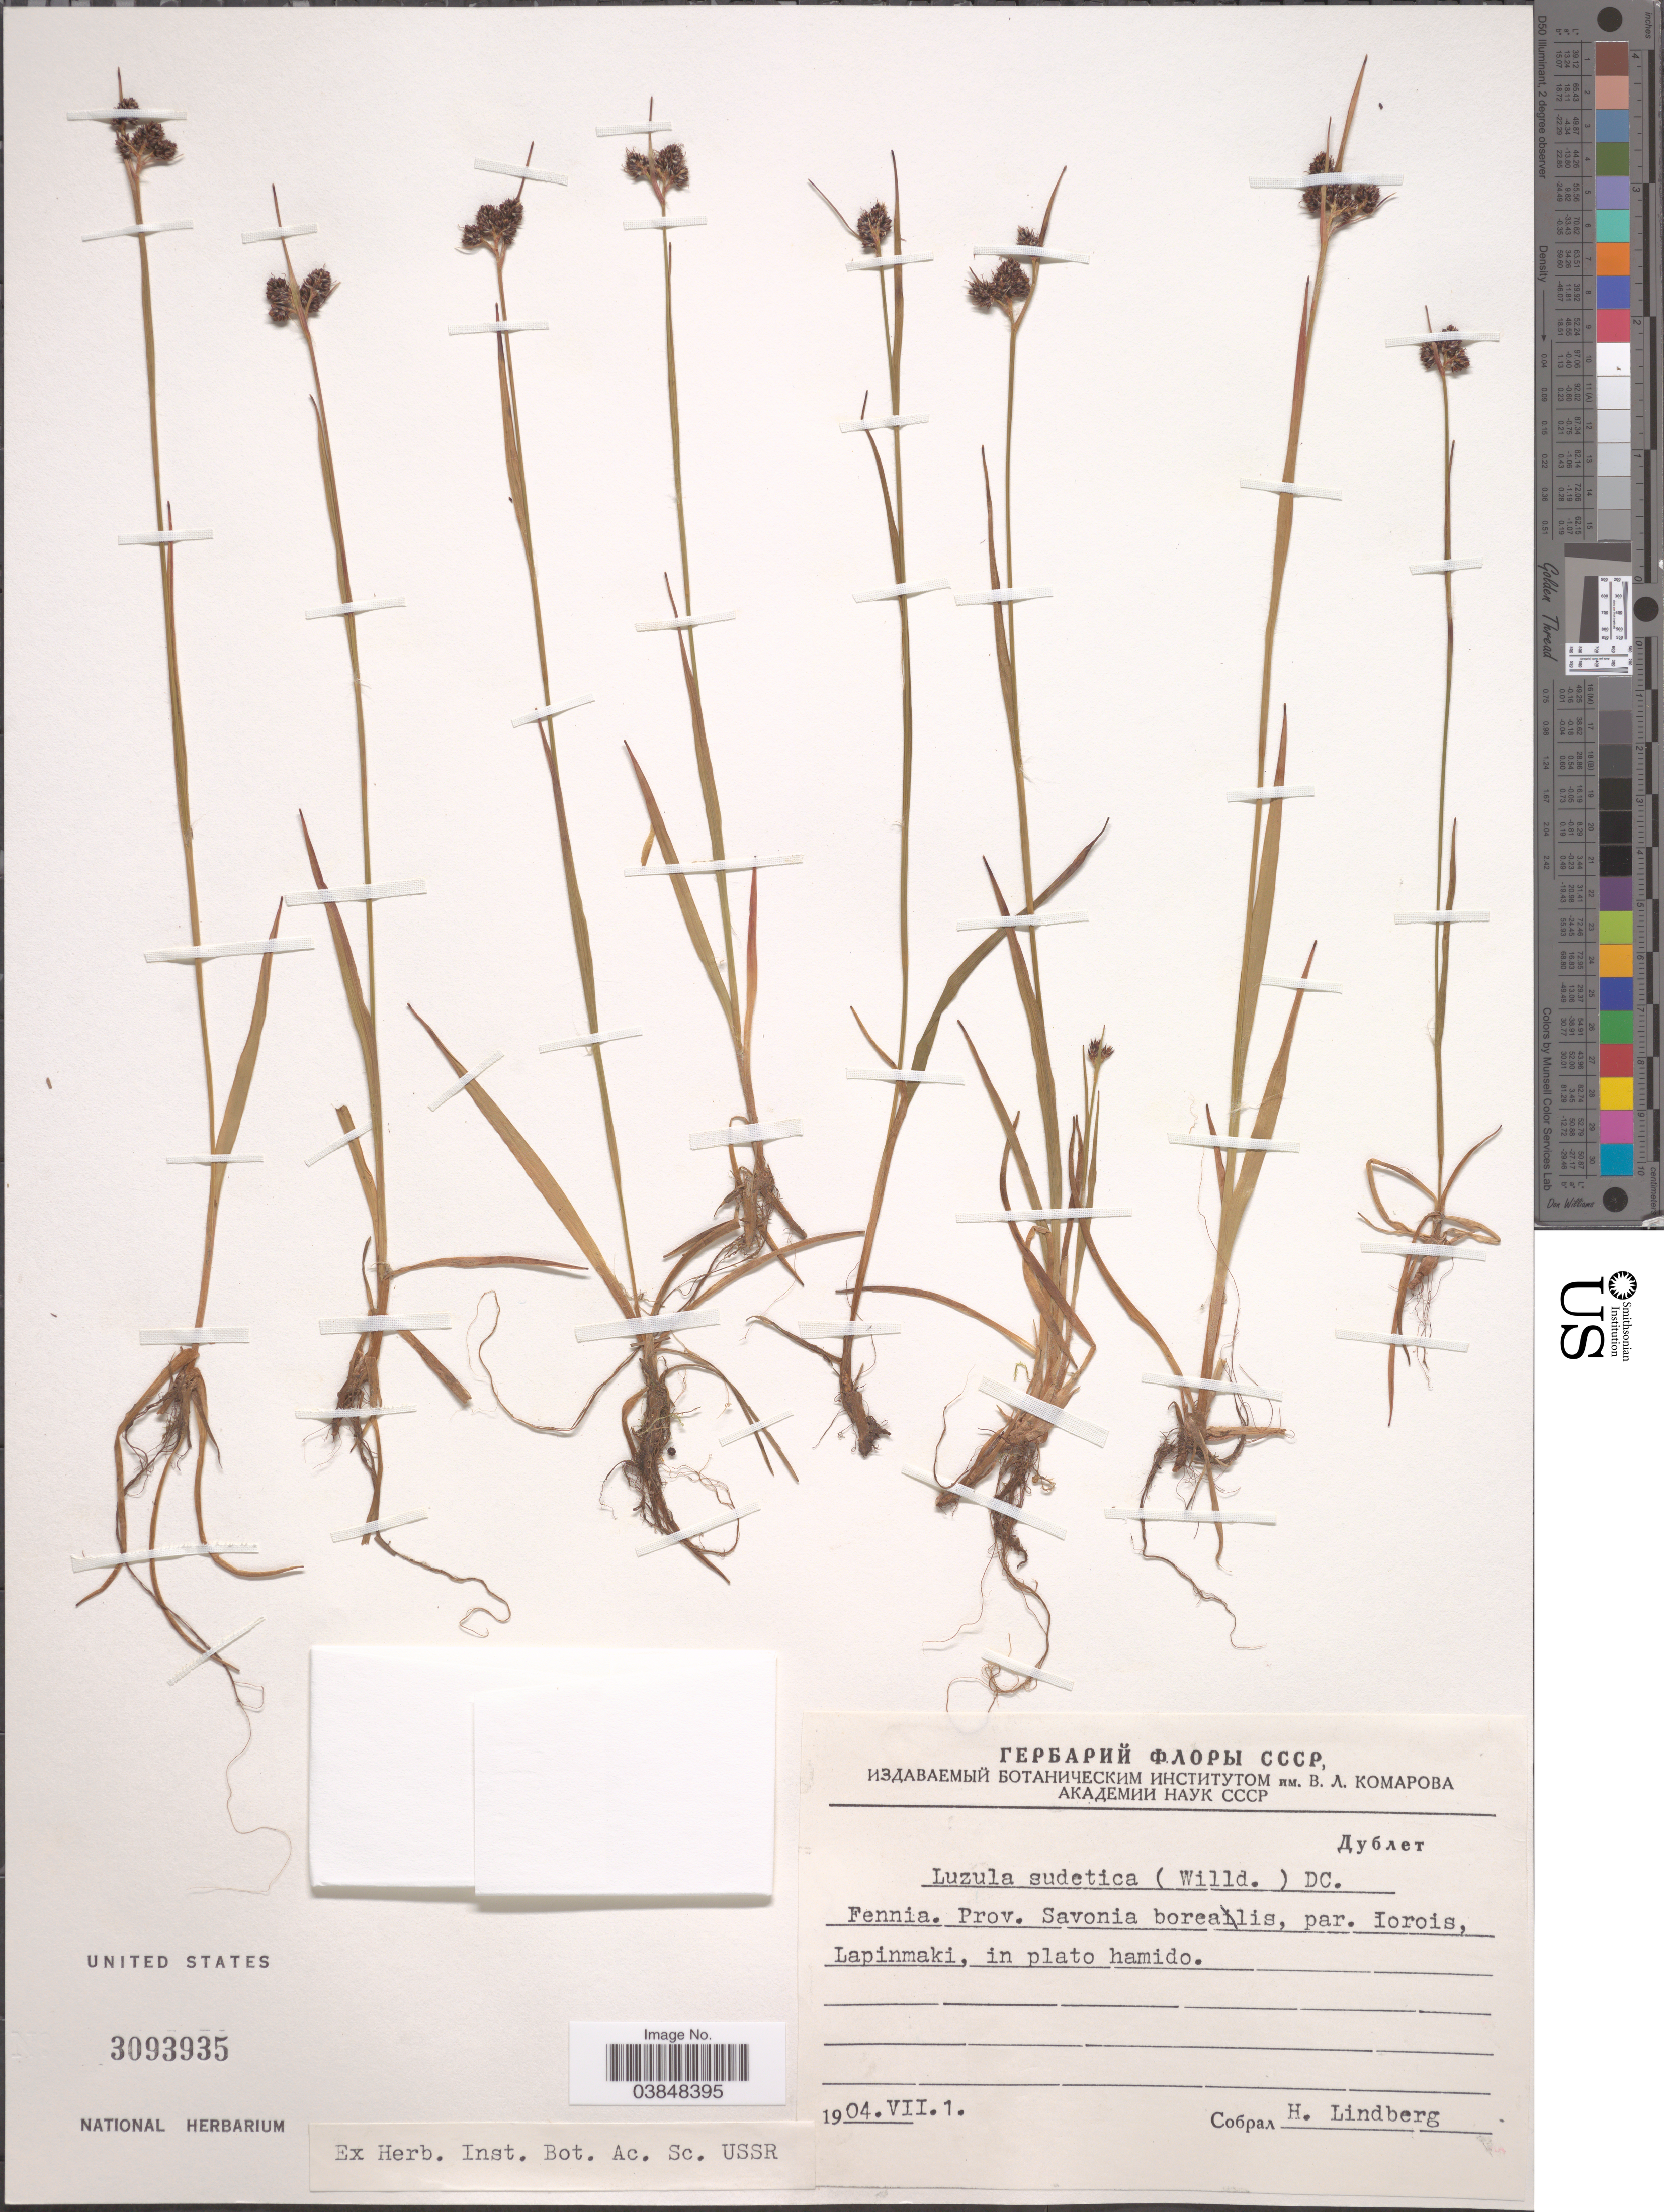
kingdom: Plantae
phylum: Tracheophyta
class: Liliopsida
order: Poales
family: Juncaceae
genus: Luzula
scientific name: Luzula sudetica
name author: (Willd.) Schult.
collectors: H. Lindberg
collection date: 1904-07-01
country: Finland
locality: Fennia. Prov. Savonia borealis, par. Iorois, Lapinmaki, in plato hamido.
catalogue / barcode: US 3093935